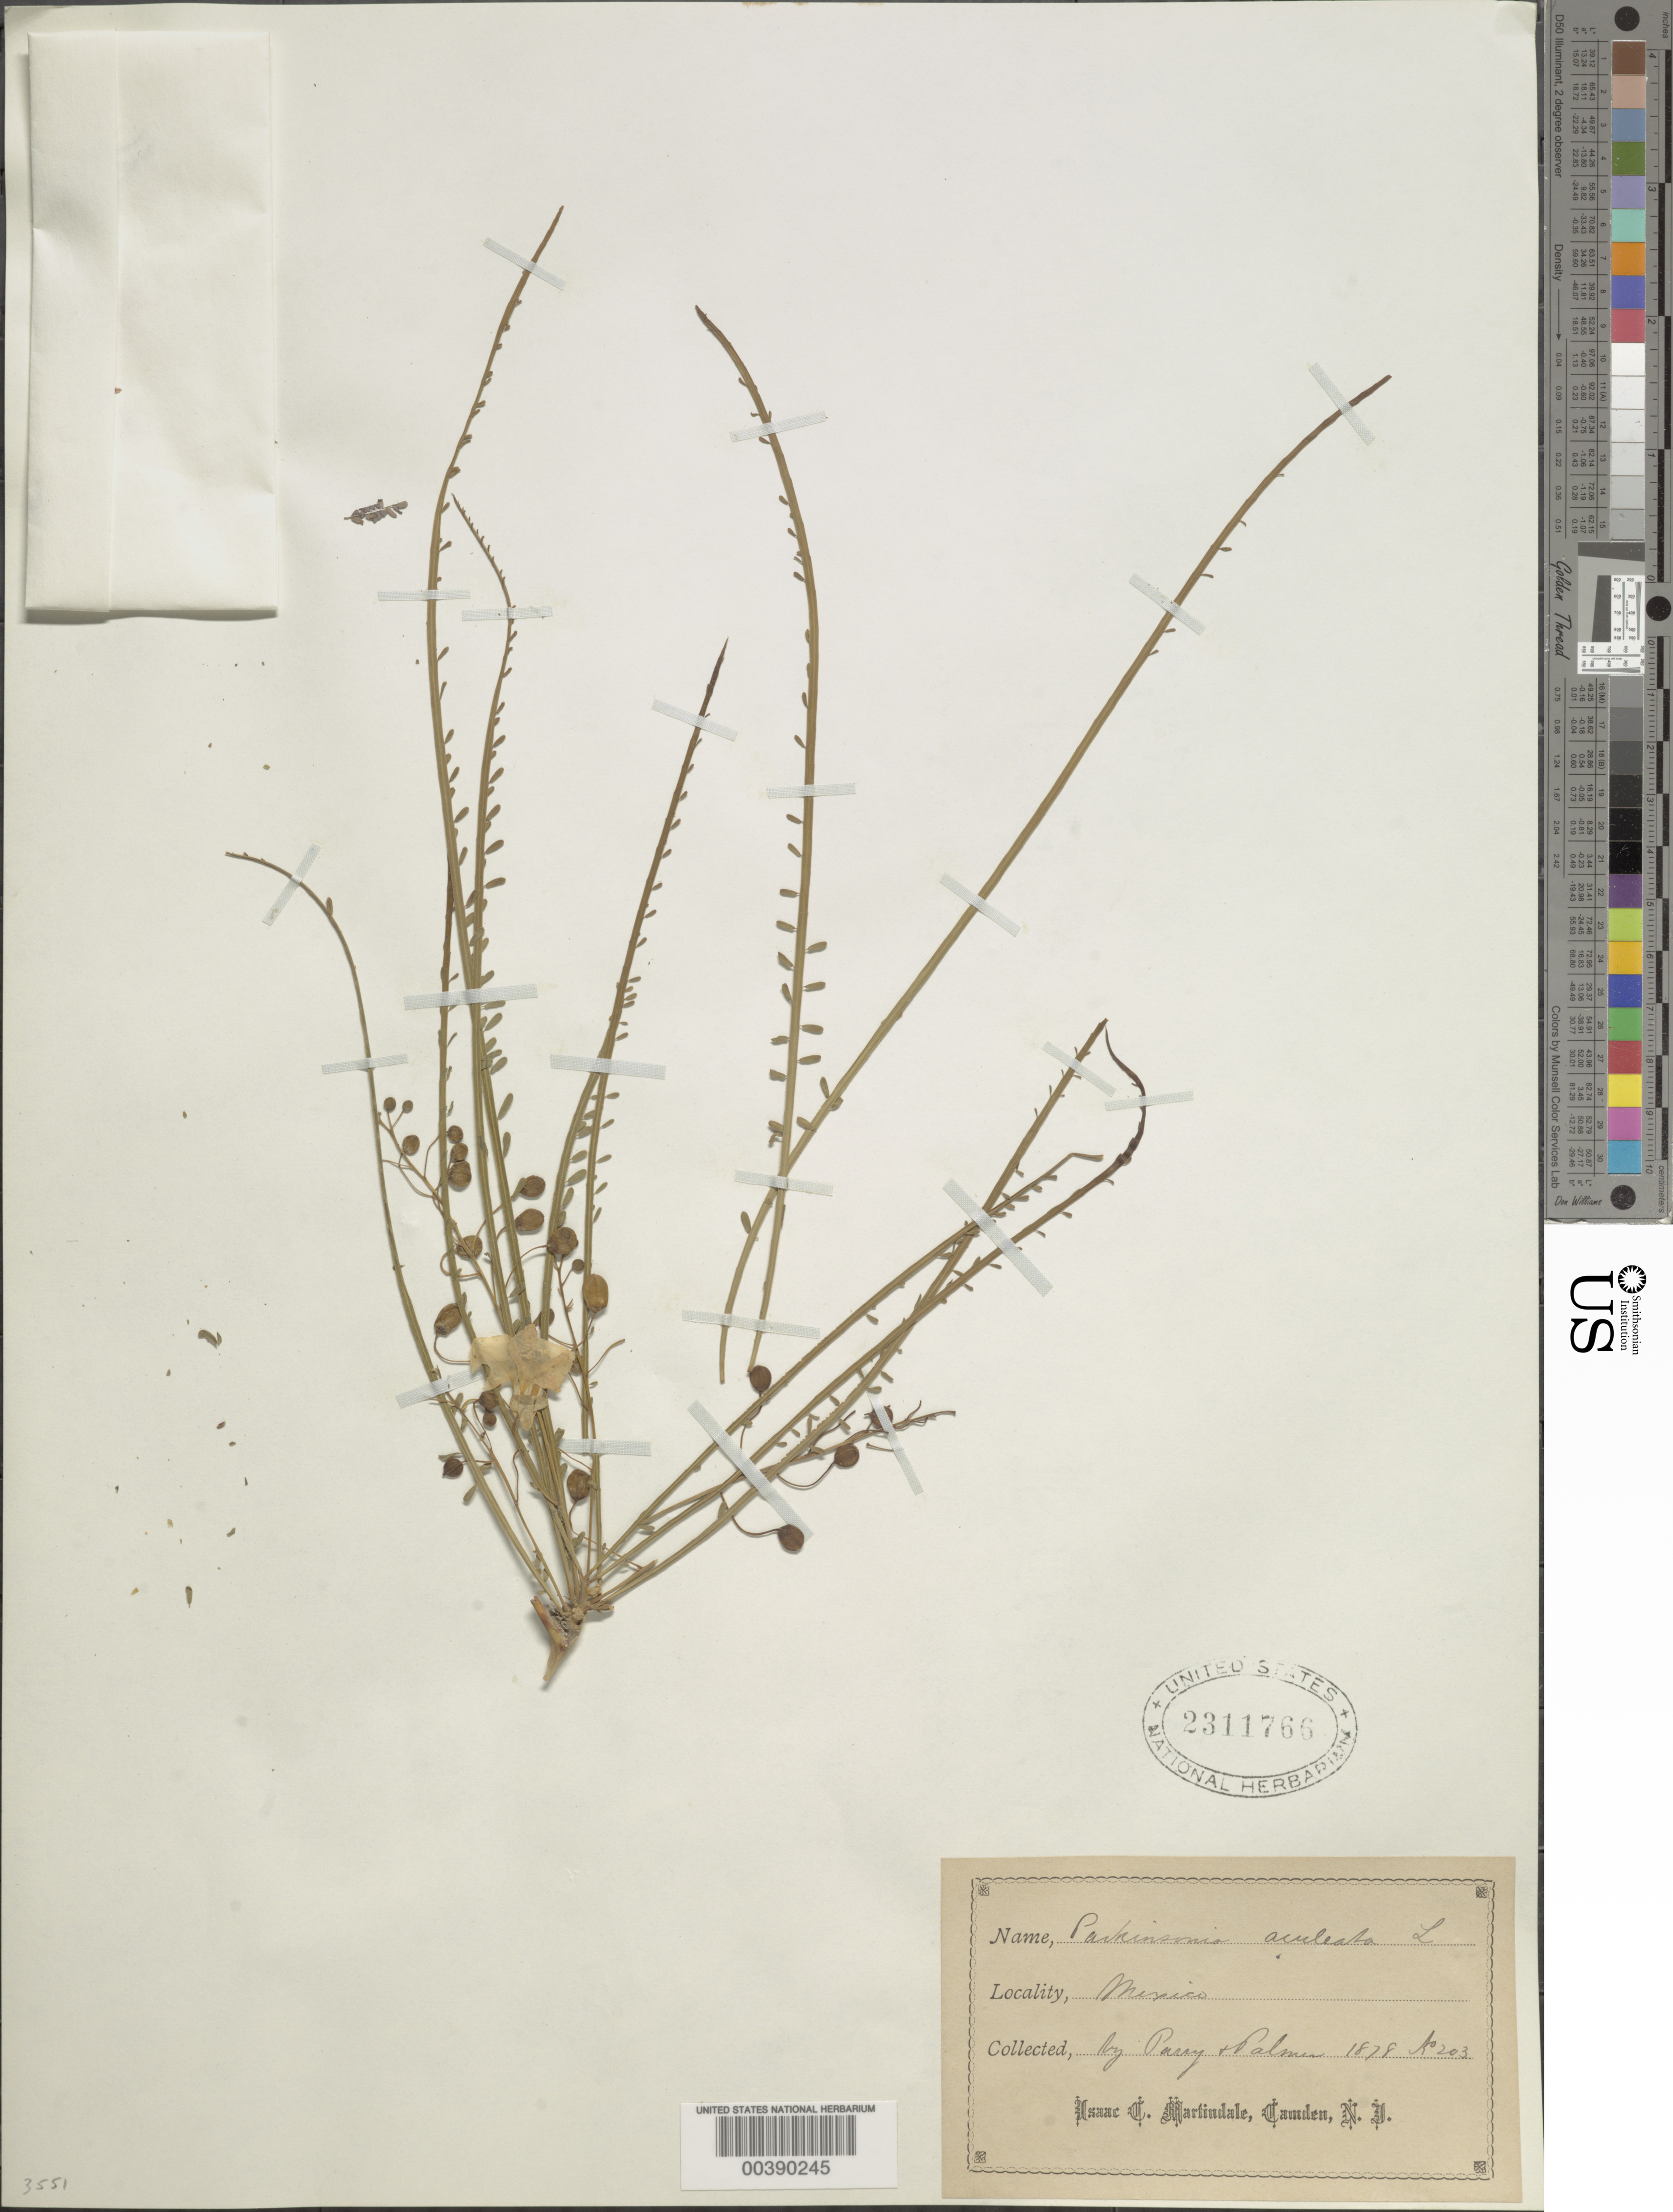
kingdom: Plantae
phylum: Tracheophyta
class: Magnoliopsida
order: Fabales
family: Fabaceae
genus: Parkinsonia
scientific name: Parkinsonia aculeata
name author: L.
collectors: I. C. Martindale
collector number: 203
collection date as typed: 1878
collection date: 1878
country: Mexico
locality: E of Monserrat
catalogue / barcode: US 2311766